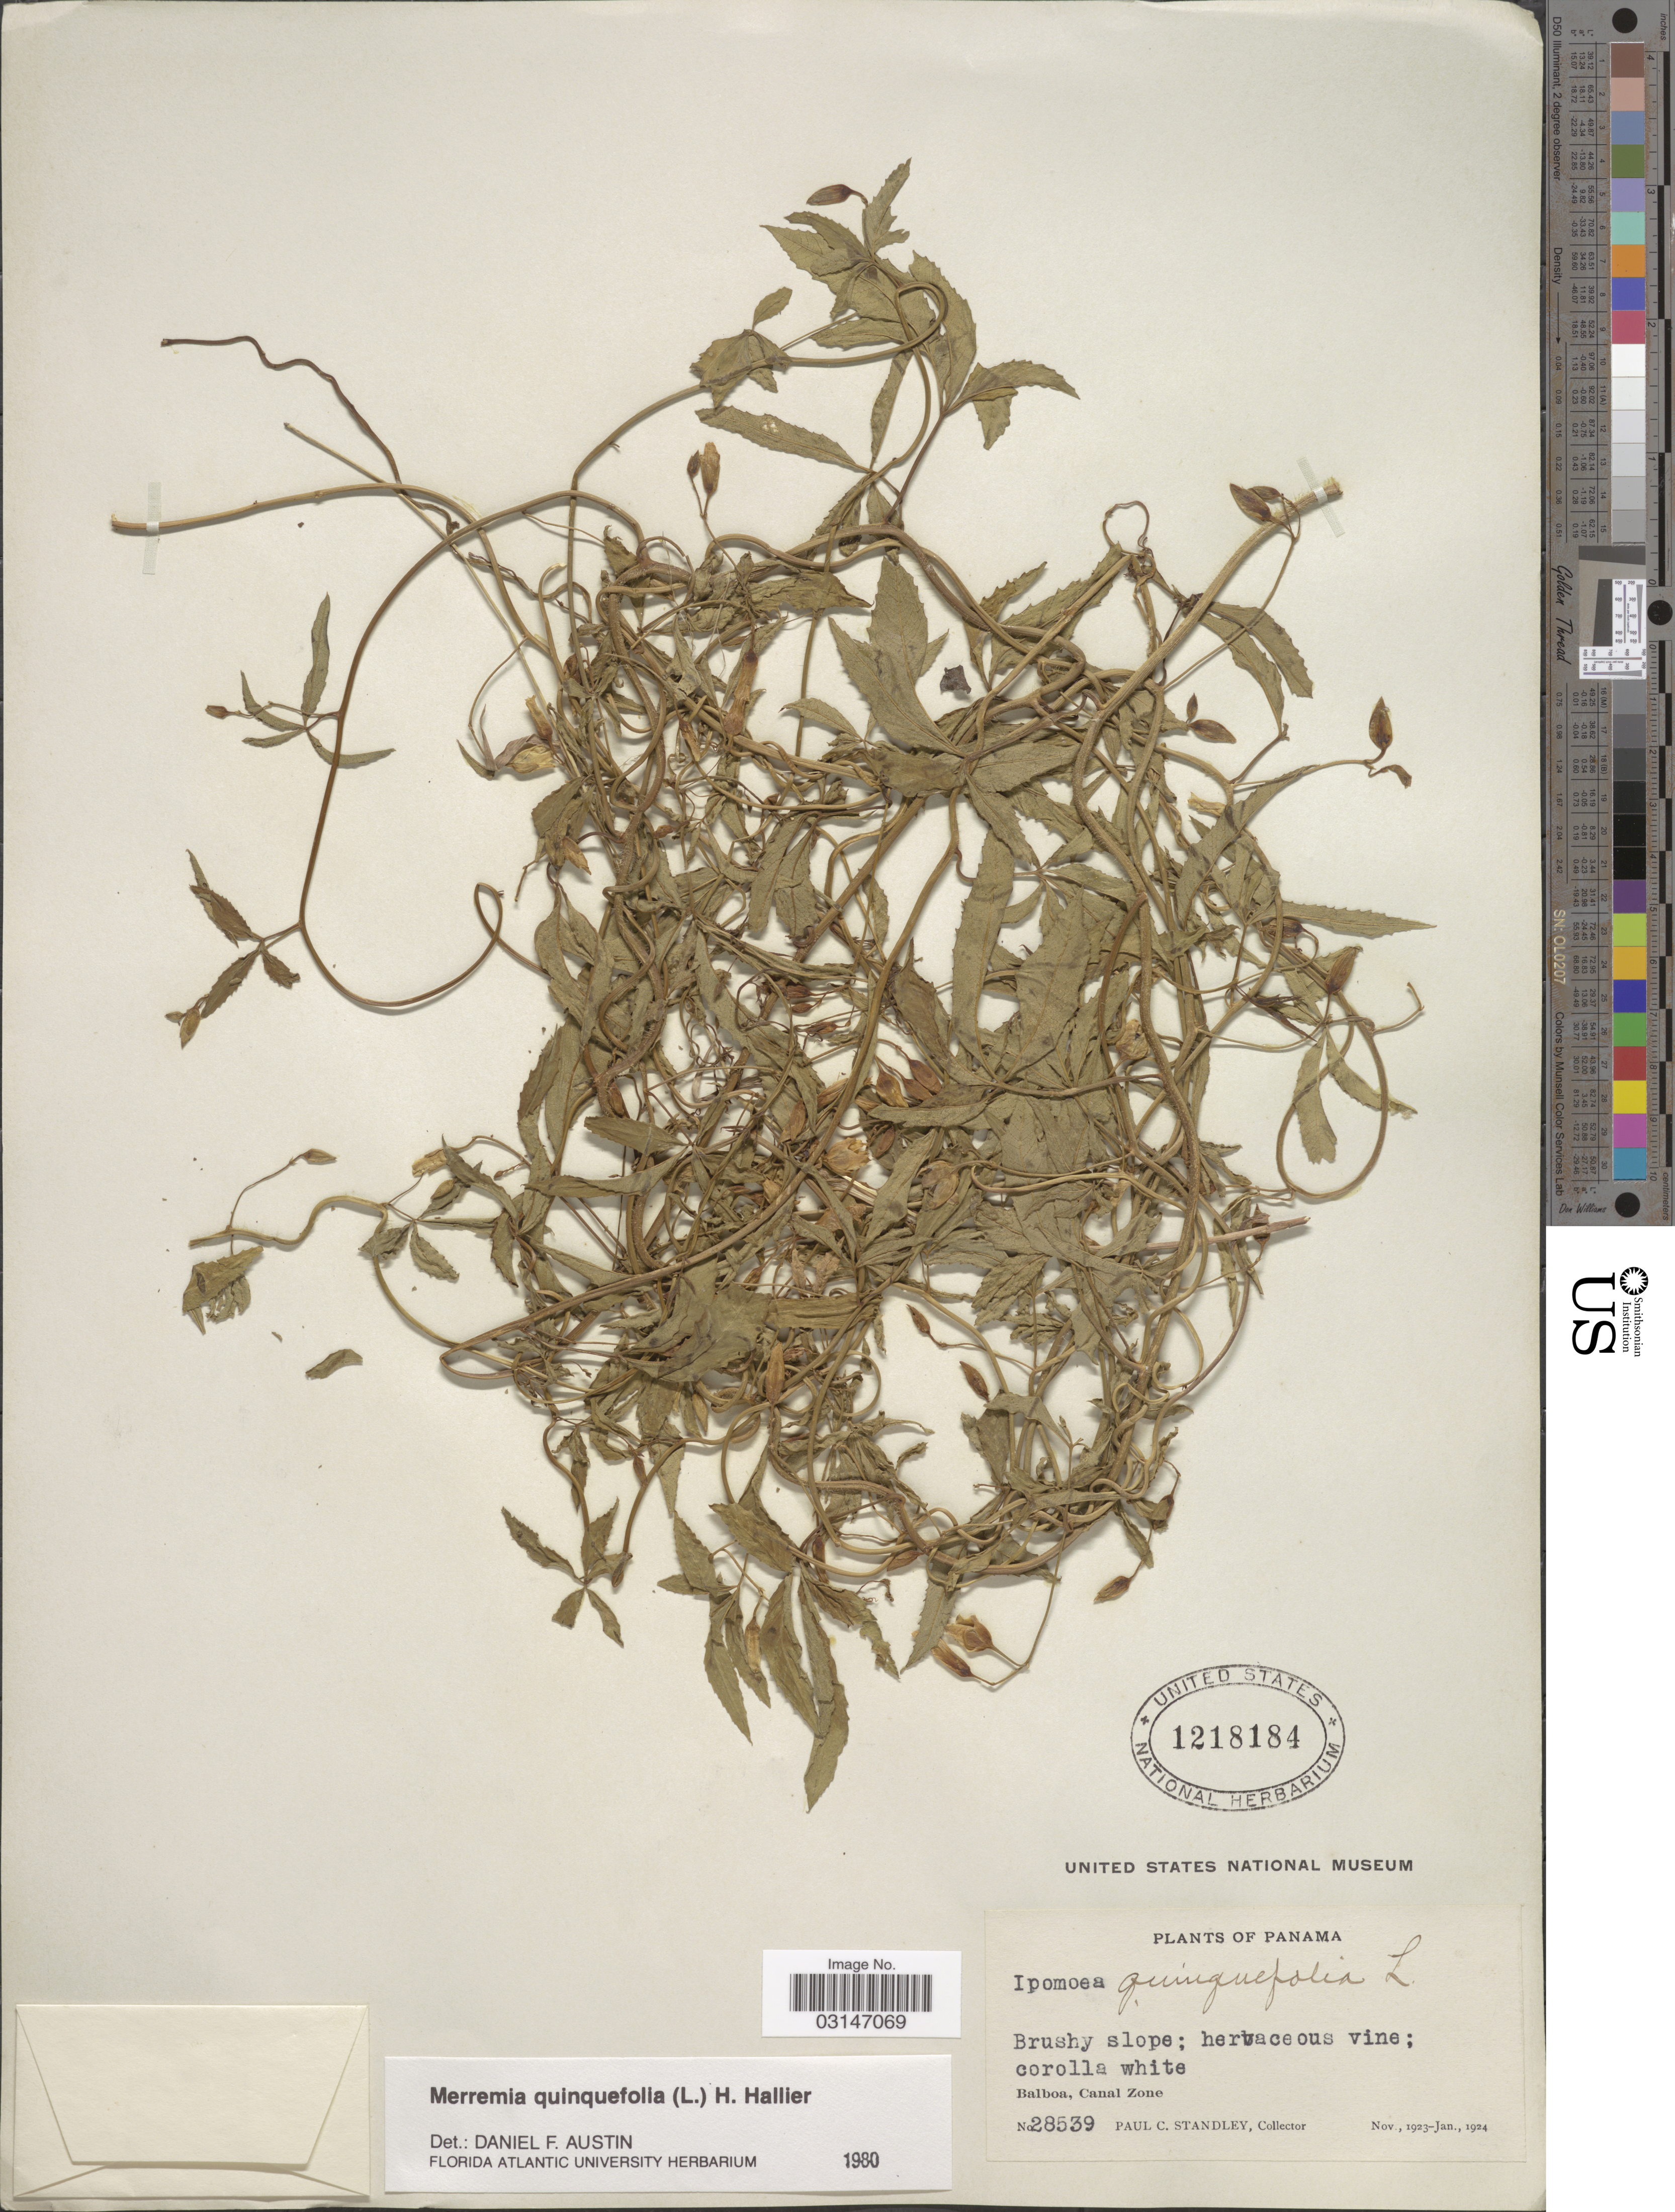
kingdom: Plantae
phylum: Tracheophyta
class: Magnoliopsida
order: Solanales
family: Convolvulaceae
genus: Distimake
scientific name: Distimake quinquefolius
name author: (L.) A. R. Simões & Staples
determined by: Strong, Mark T., (BOT), Smithsonian Institution - National Museum of Natural History (UNITED STATES)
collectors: P. C. Standley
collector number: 25839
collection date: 1923-11/1924-01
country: Panama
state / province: Colón / Panamá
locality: Balboa, Canal Zone.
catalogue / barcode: US 1218184